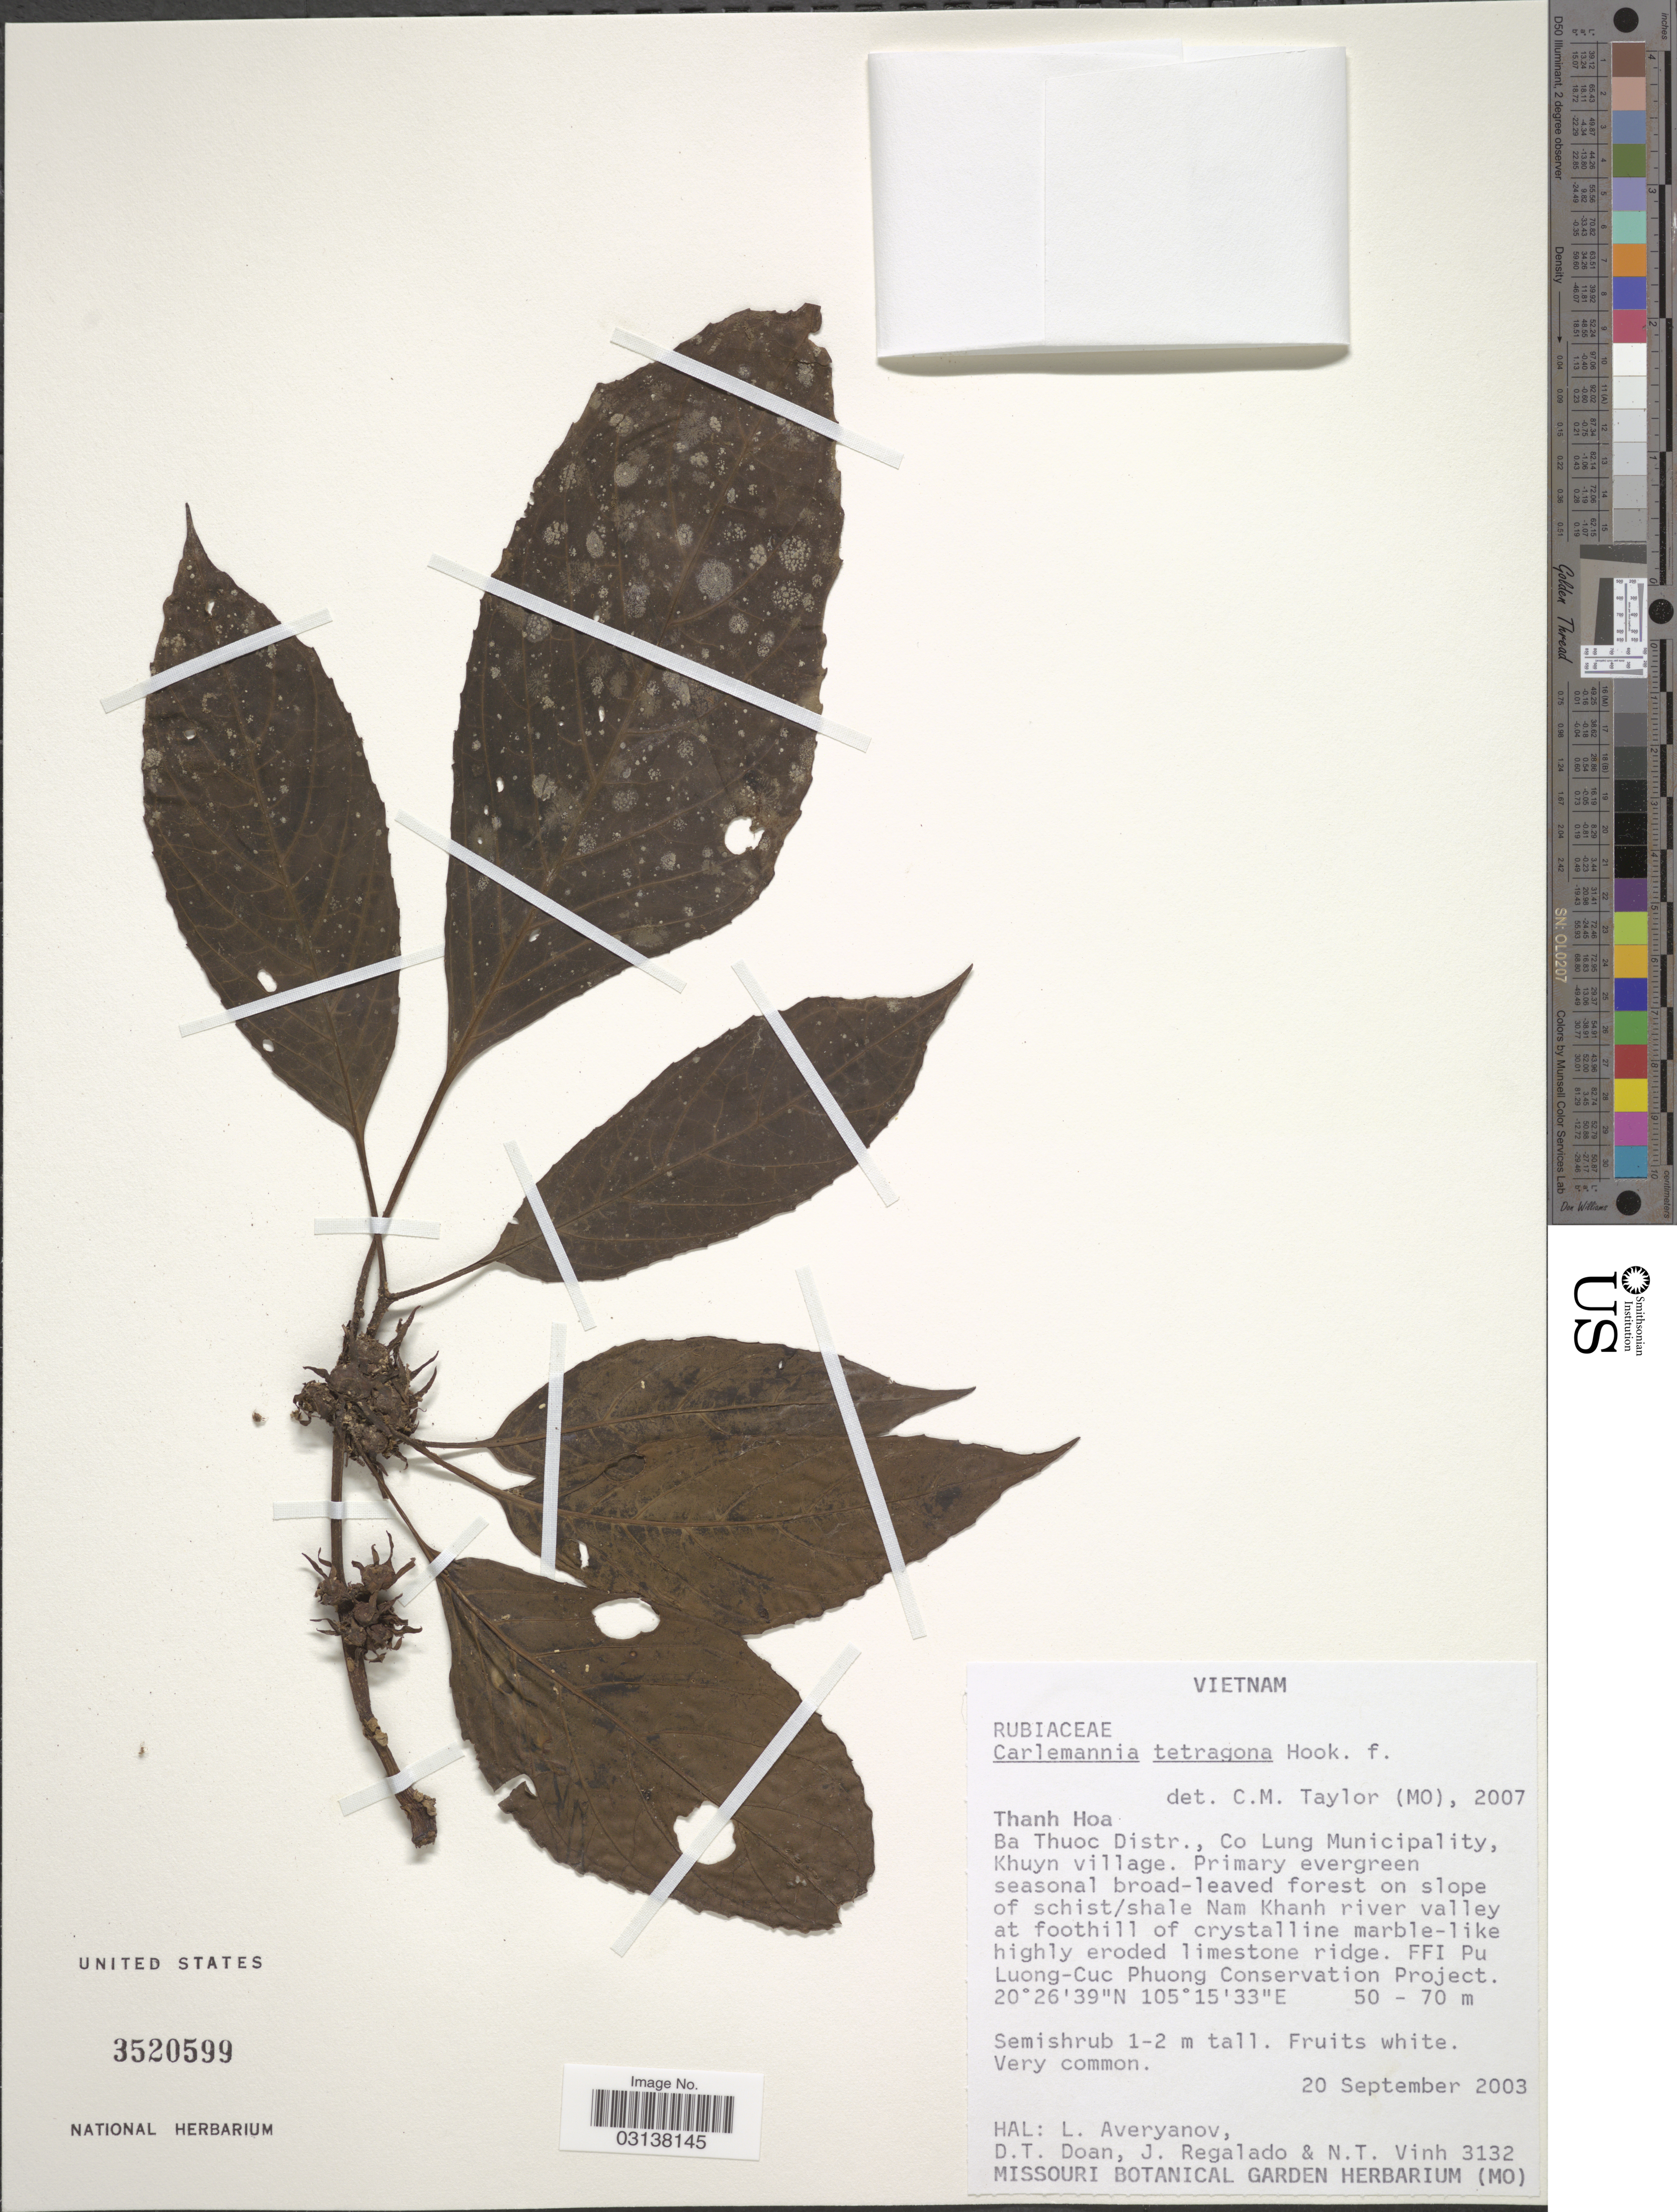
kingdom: Plantae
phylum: Tracheophyta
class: Magnoliopsida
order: Lamiales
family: Carlemanniaceae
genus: Carlemannia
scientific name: Carlemannia tetragona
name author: Hook. f.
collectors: L. Averyanov, D. Doan, J. Regalado & N. Vinh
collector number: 3132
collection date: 2003-09-20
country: Vietnam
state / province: Thanh Hoa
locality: Ba Thuoc Distr., Co Lung Municipality, Khuyn village. On slope of schist/shale Nam Khanh river valley at foothill of crystalline marble-like highly eroded limestone ridge. FFI Pu Luong-Cuc Phuong Conservation Project.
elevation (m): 50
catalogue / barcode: US 3520599